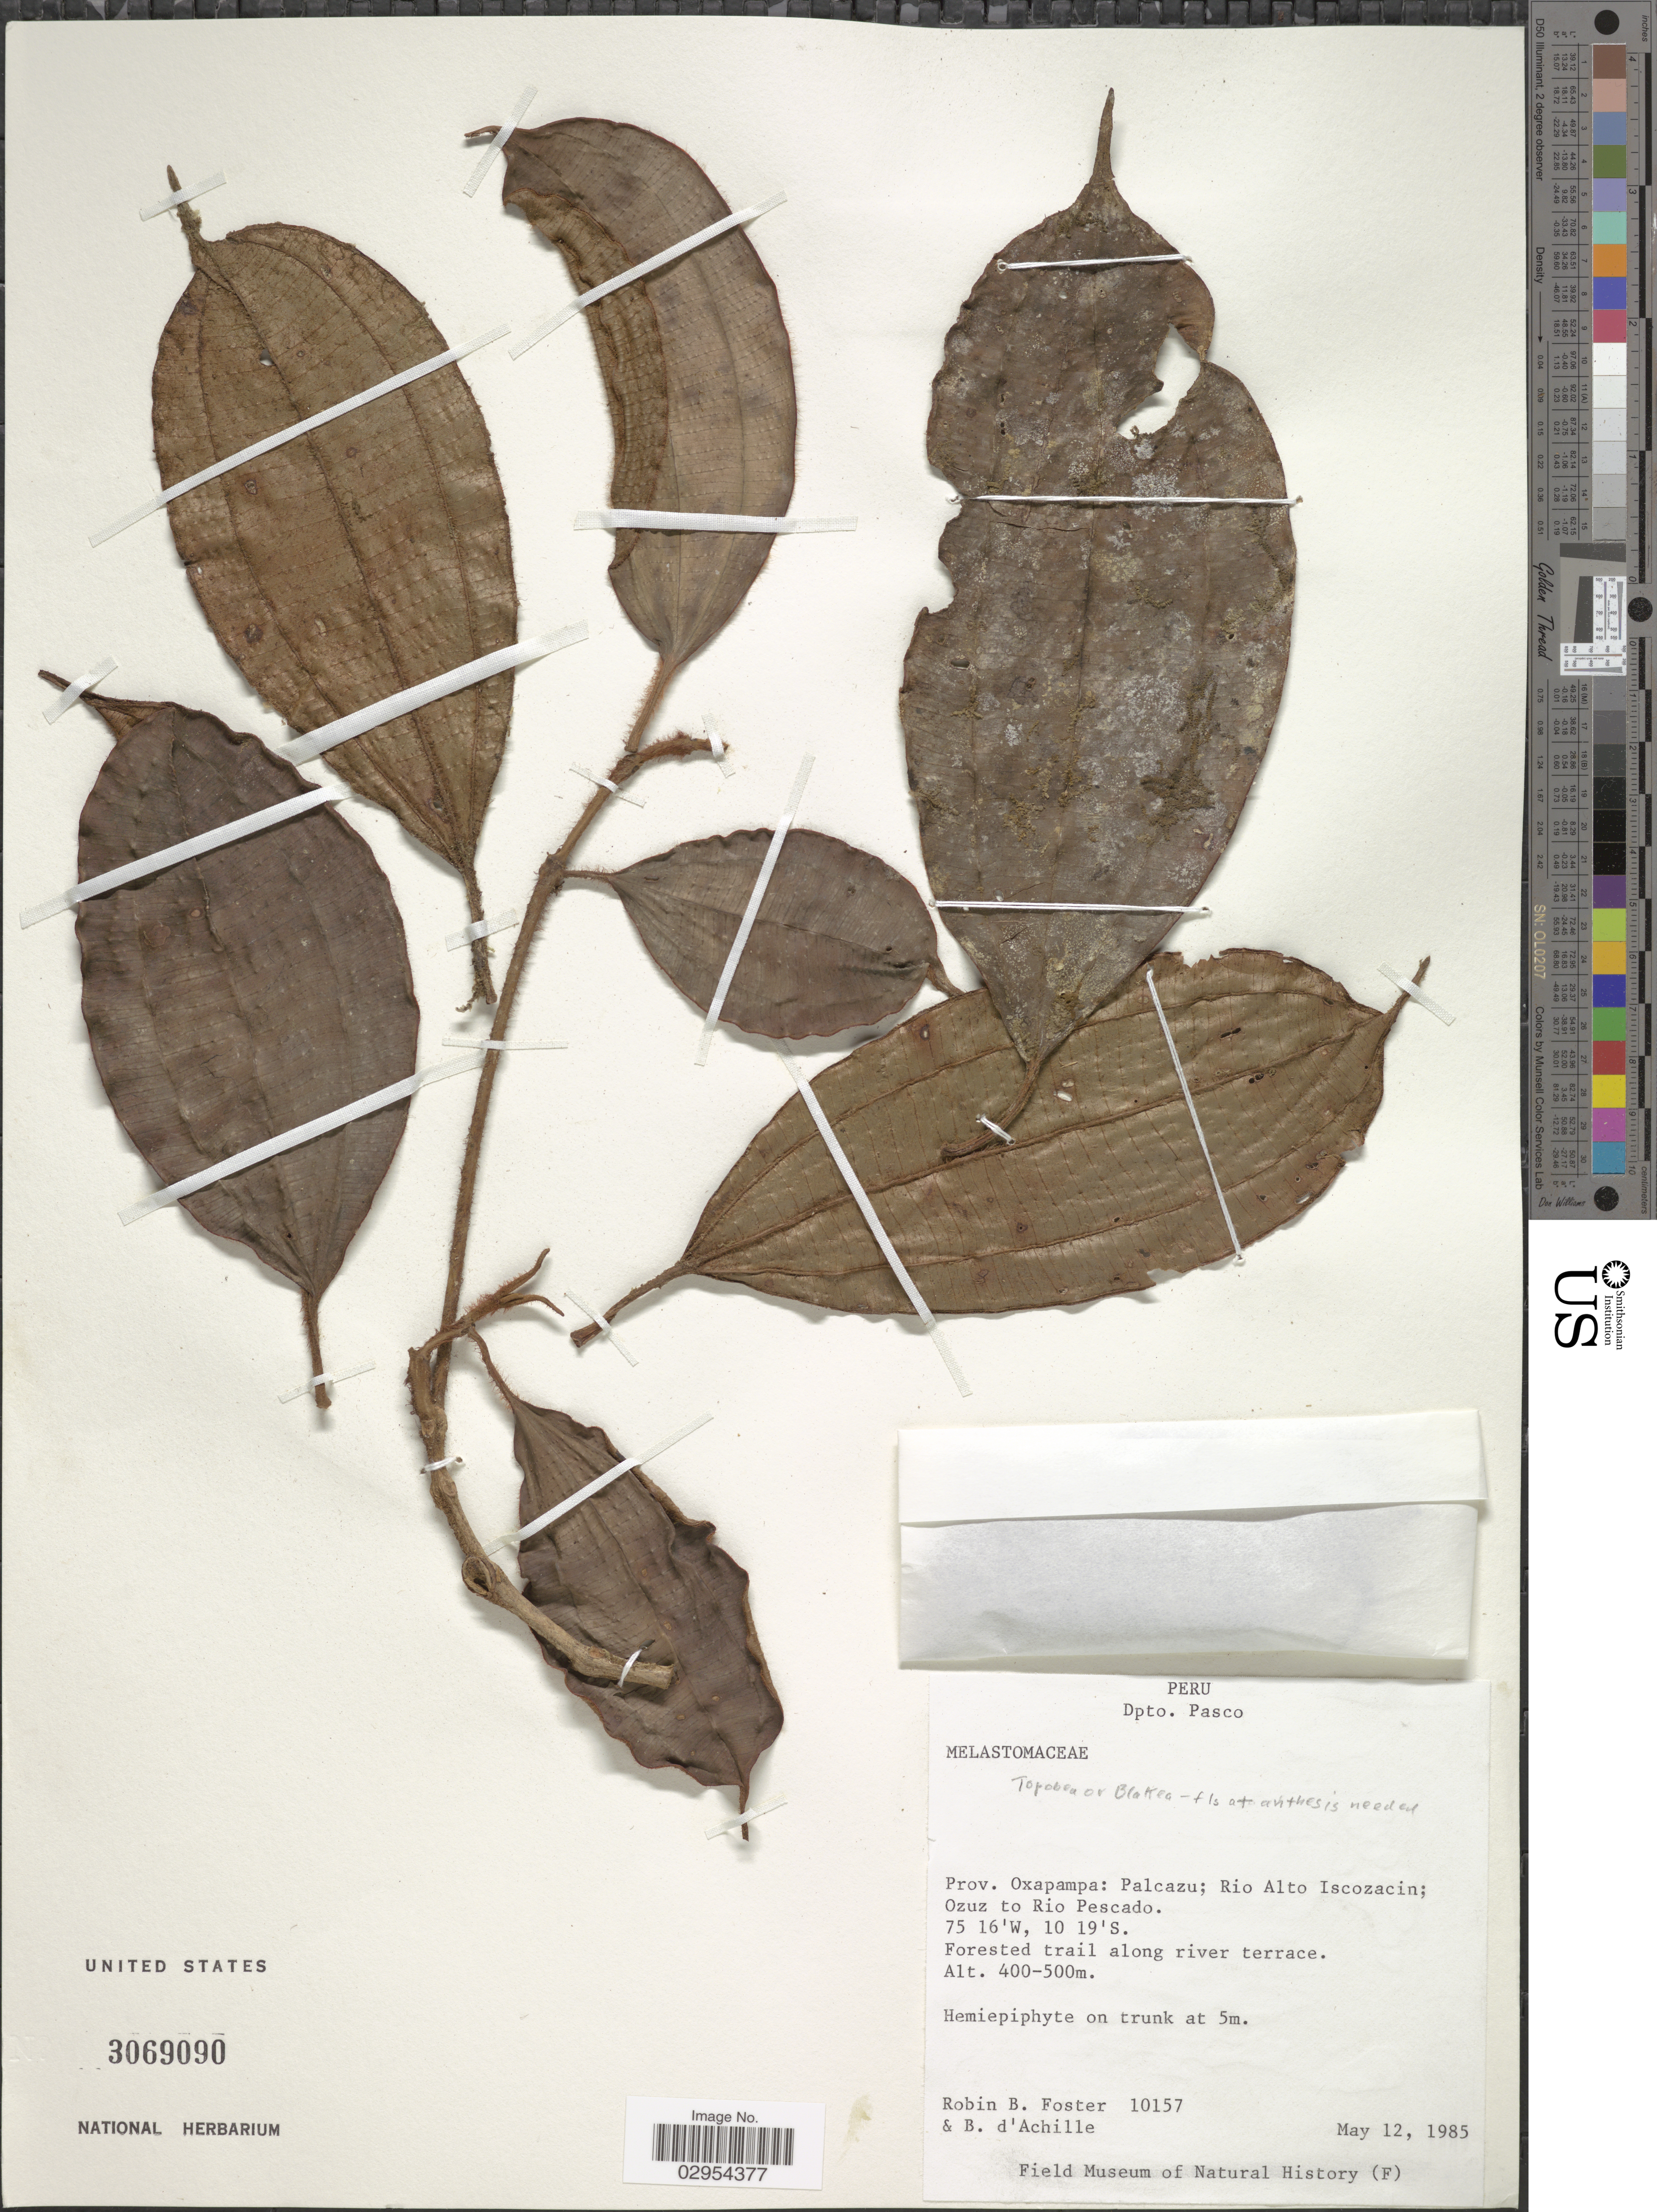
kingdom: Plantae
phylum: Tracheophyta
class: Magnoliopsida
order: Myrtales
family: Melastomataceae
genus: Topobea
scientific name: Topobea sp.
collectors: R. B. Foster & B. d'Achille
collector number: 10157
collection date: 1985-05-12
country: Peru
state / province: Pasco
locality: Prov. Oxapampa: Palcazu; Rio Alto Iscozacin; Ozuz to Rio Pescado.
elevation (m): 400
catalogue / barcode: US 3069090